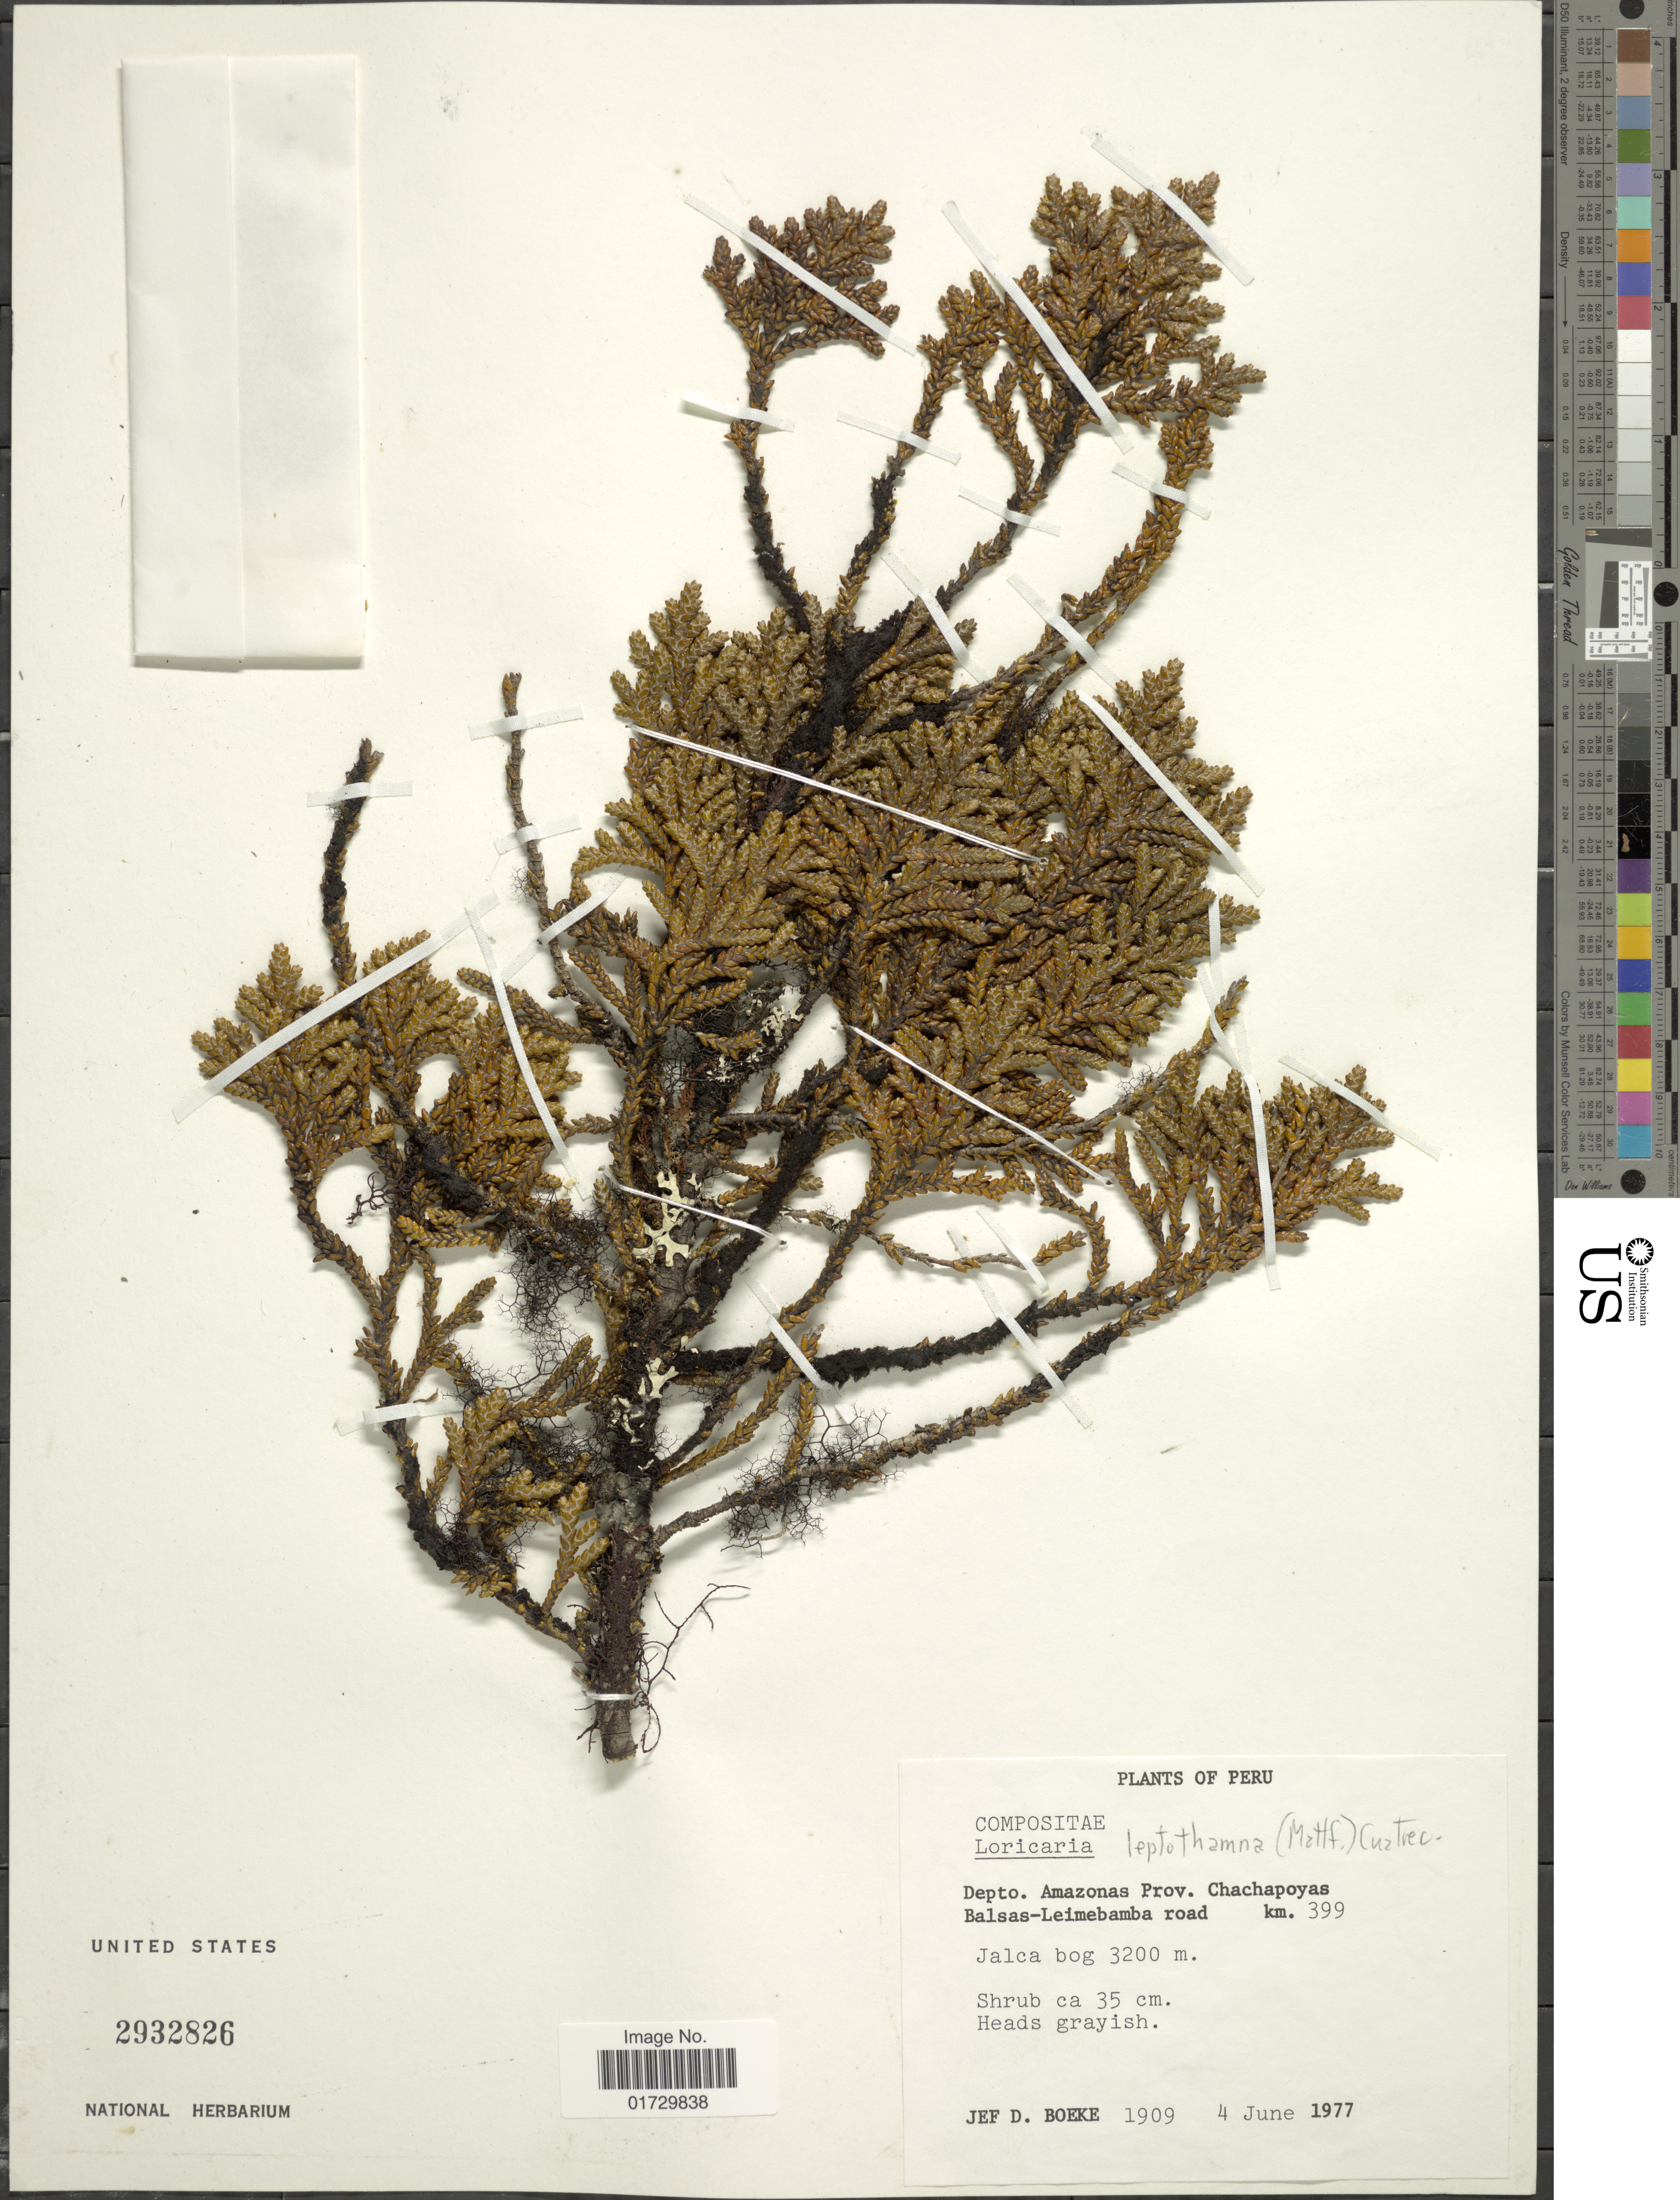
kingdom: Plantae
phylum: Tracheophyta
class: Magnoliopsida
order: Asterales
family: Asteraceae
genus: Loricaria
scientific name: Loricaria leptothamna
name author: (Mattf.) Cuatrec.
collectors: J. D. Boeke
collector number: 1909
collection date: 1977-06-04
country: Peru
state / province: Amazonas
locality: Prov. Chachapoyas, Balsas-Leimebamba road km. 339, Jalca bog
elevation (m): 3200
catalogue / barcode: US 2932826